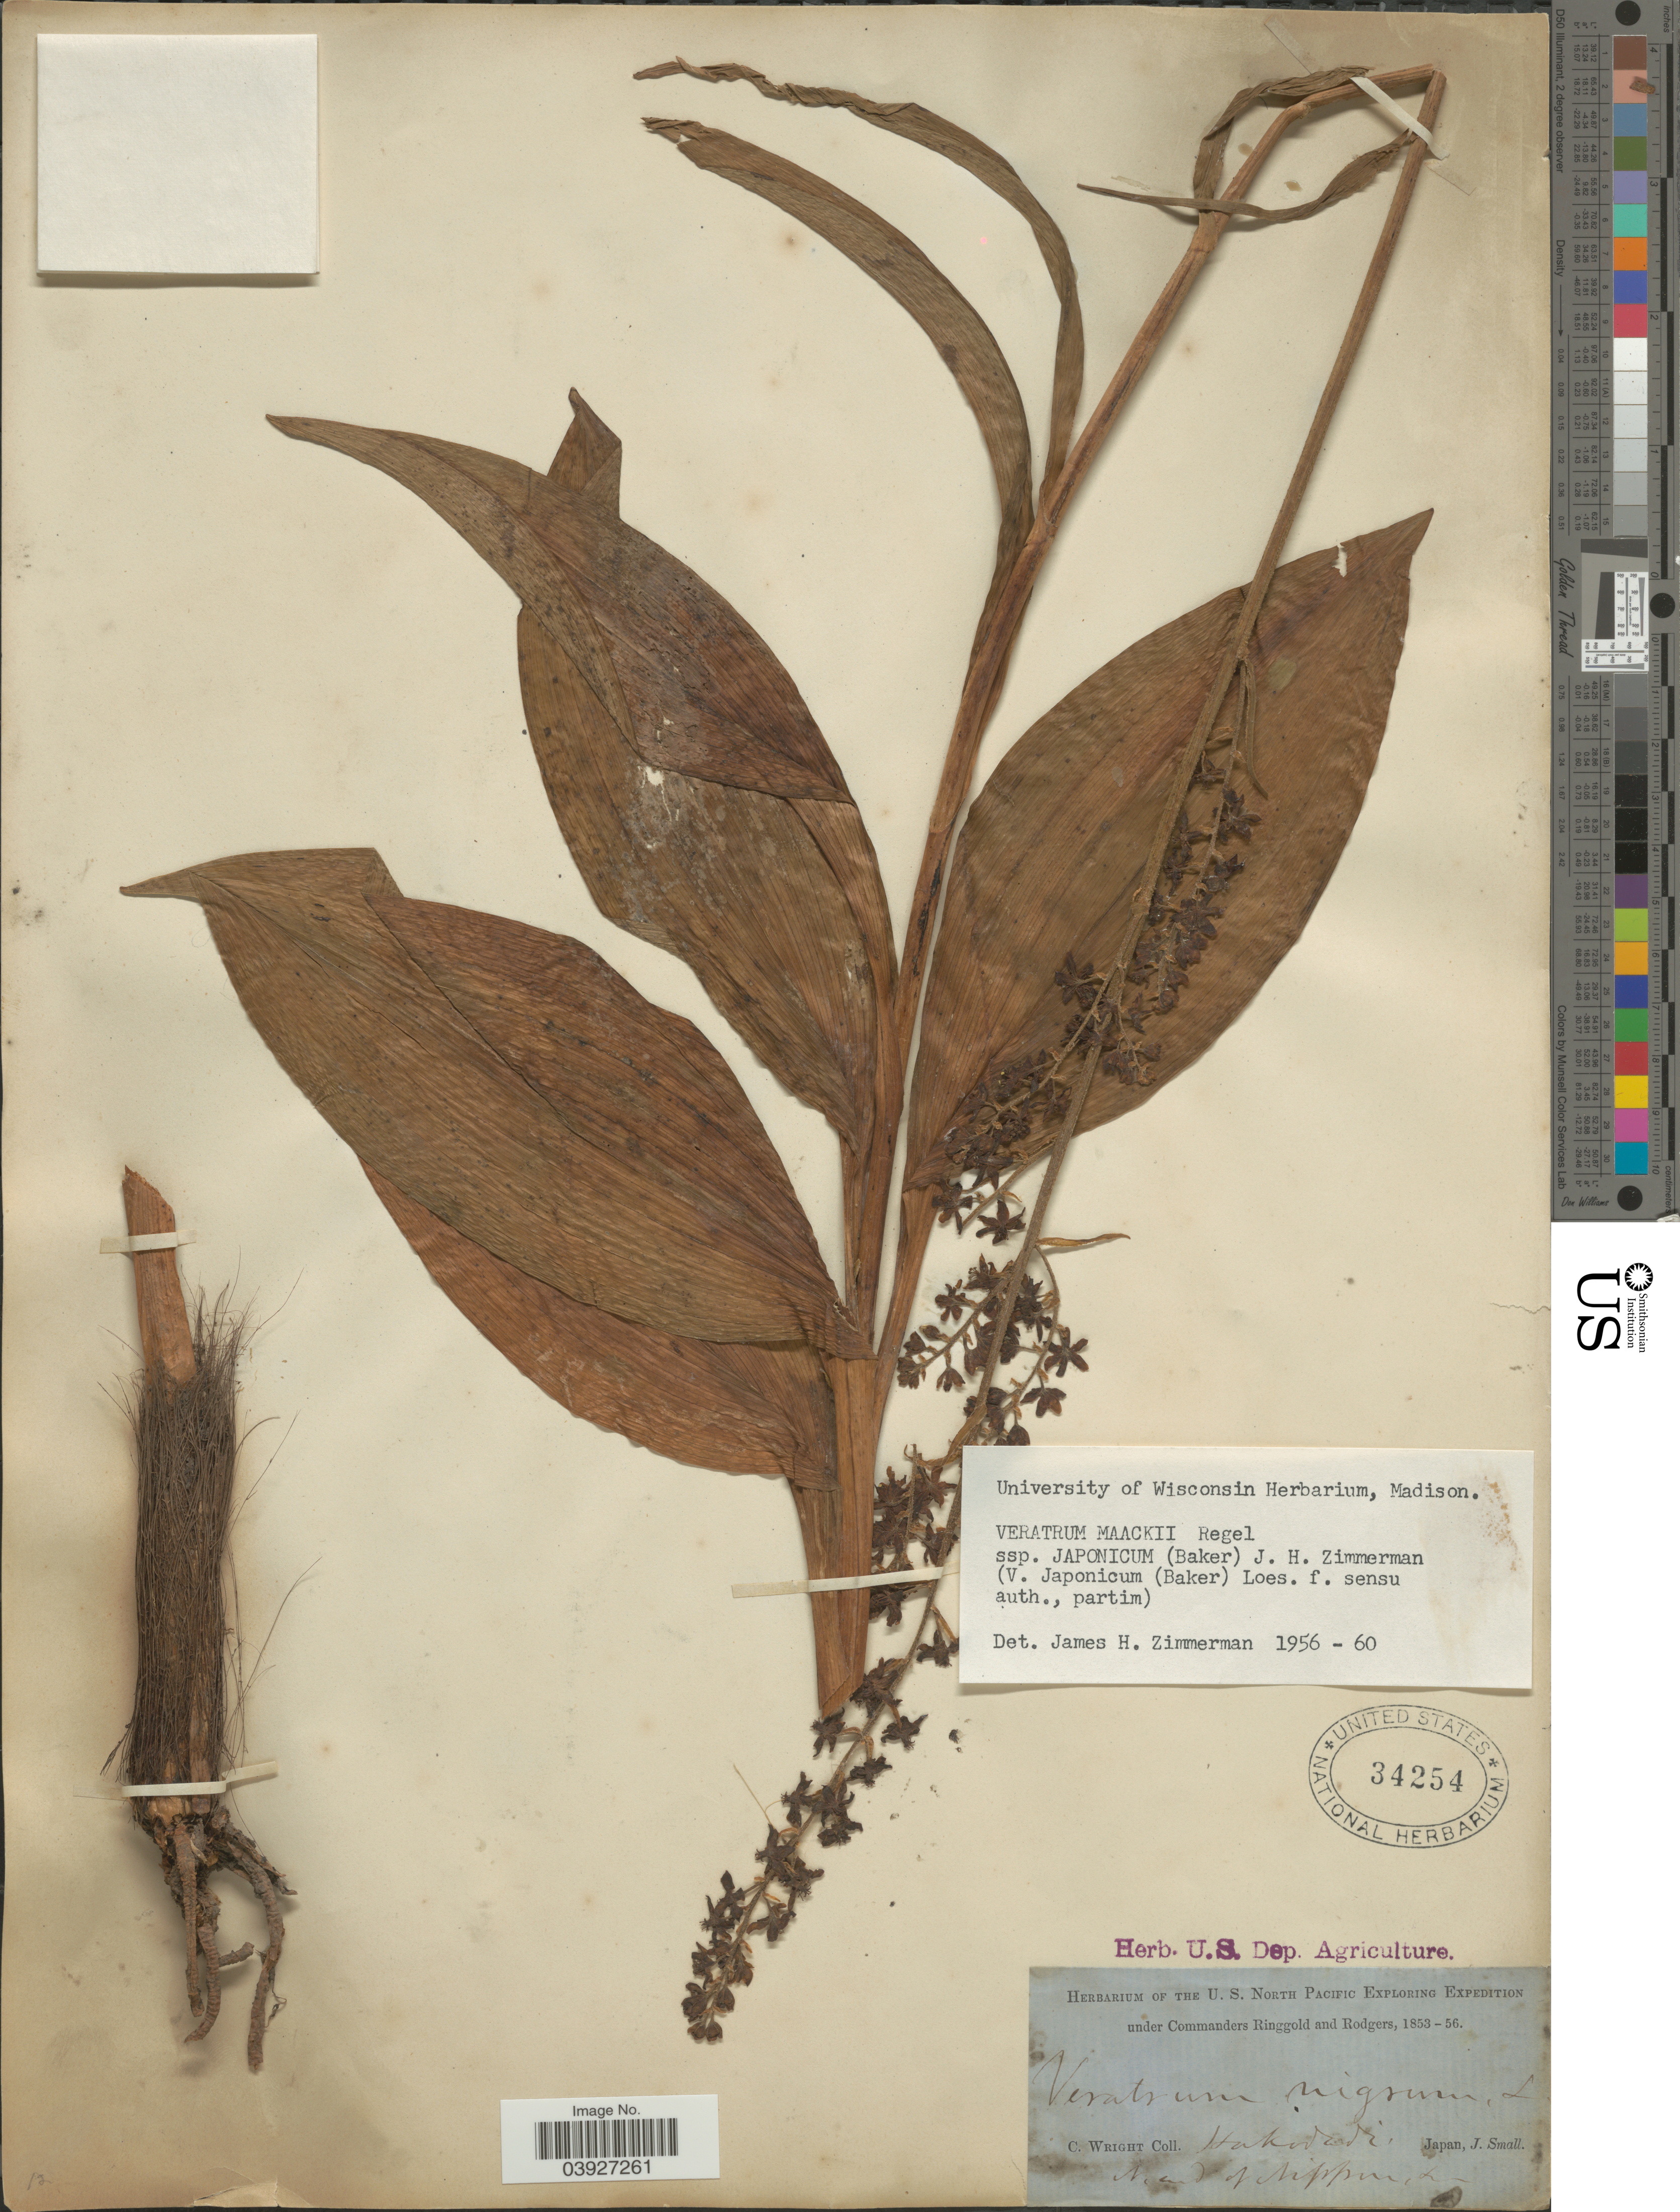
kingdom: Plantae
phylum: Tracheophyta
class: Liliopsida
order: Liliales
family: Melanthiaceae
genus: Veratrum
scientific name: Veratrum maackii subsp. japonicum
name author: (Baker) J.H. Zimmerman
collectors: C. Wright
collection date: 1853/1856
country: Japan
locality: Hakodadi, [illegible text].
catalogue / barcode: US 34254